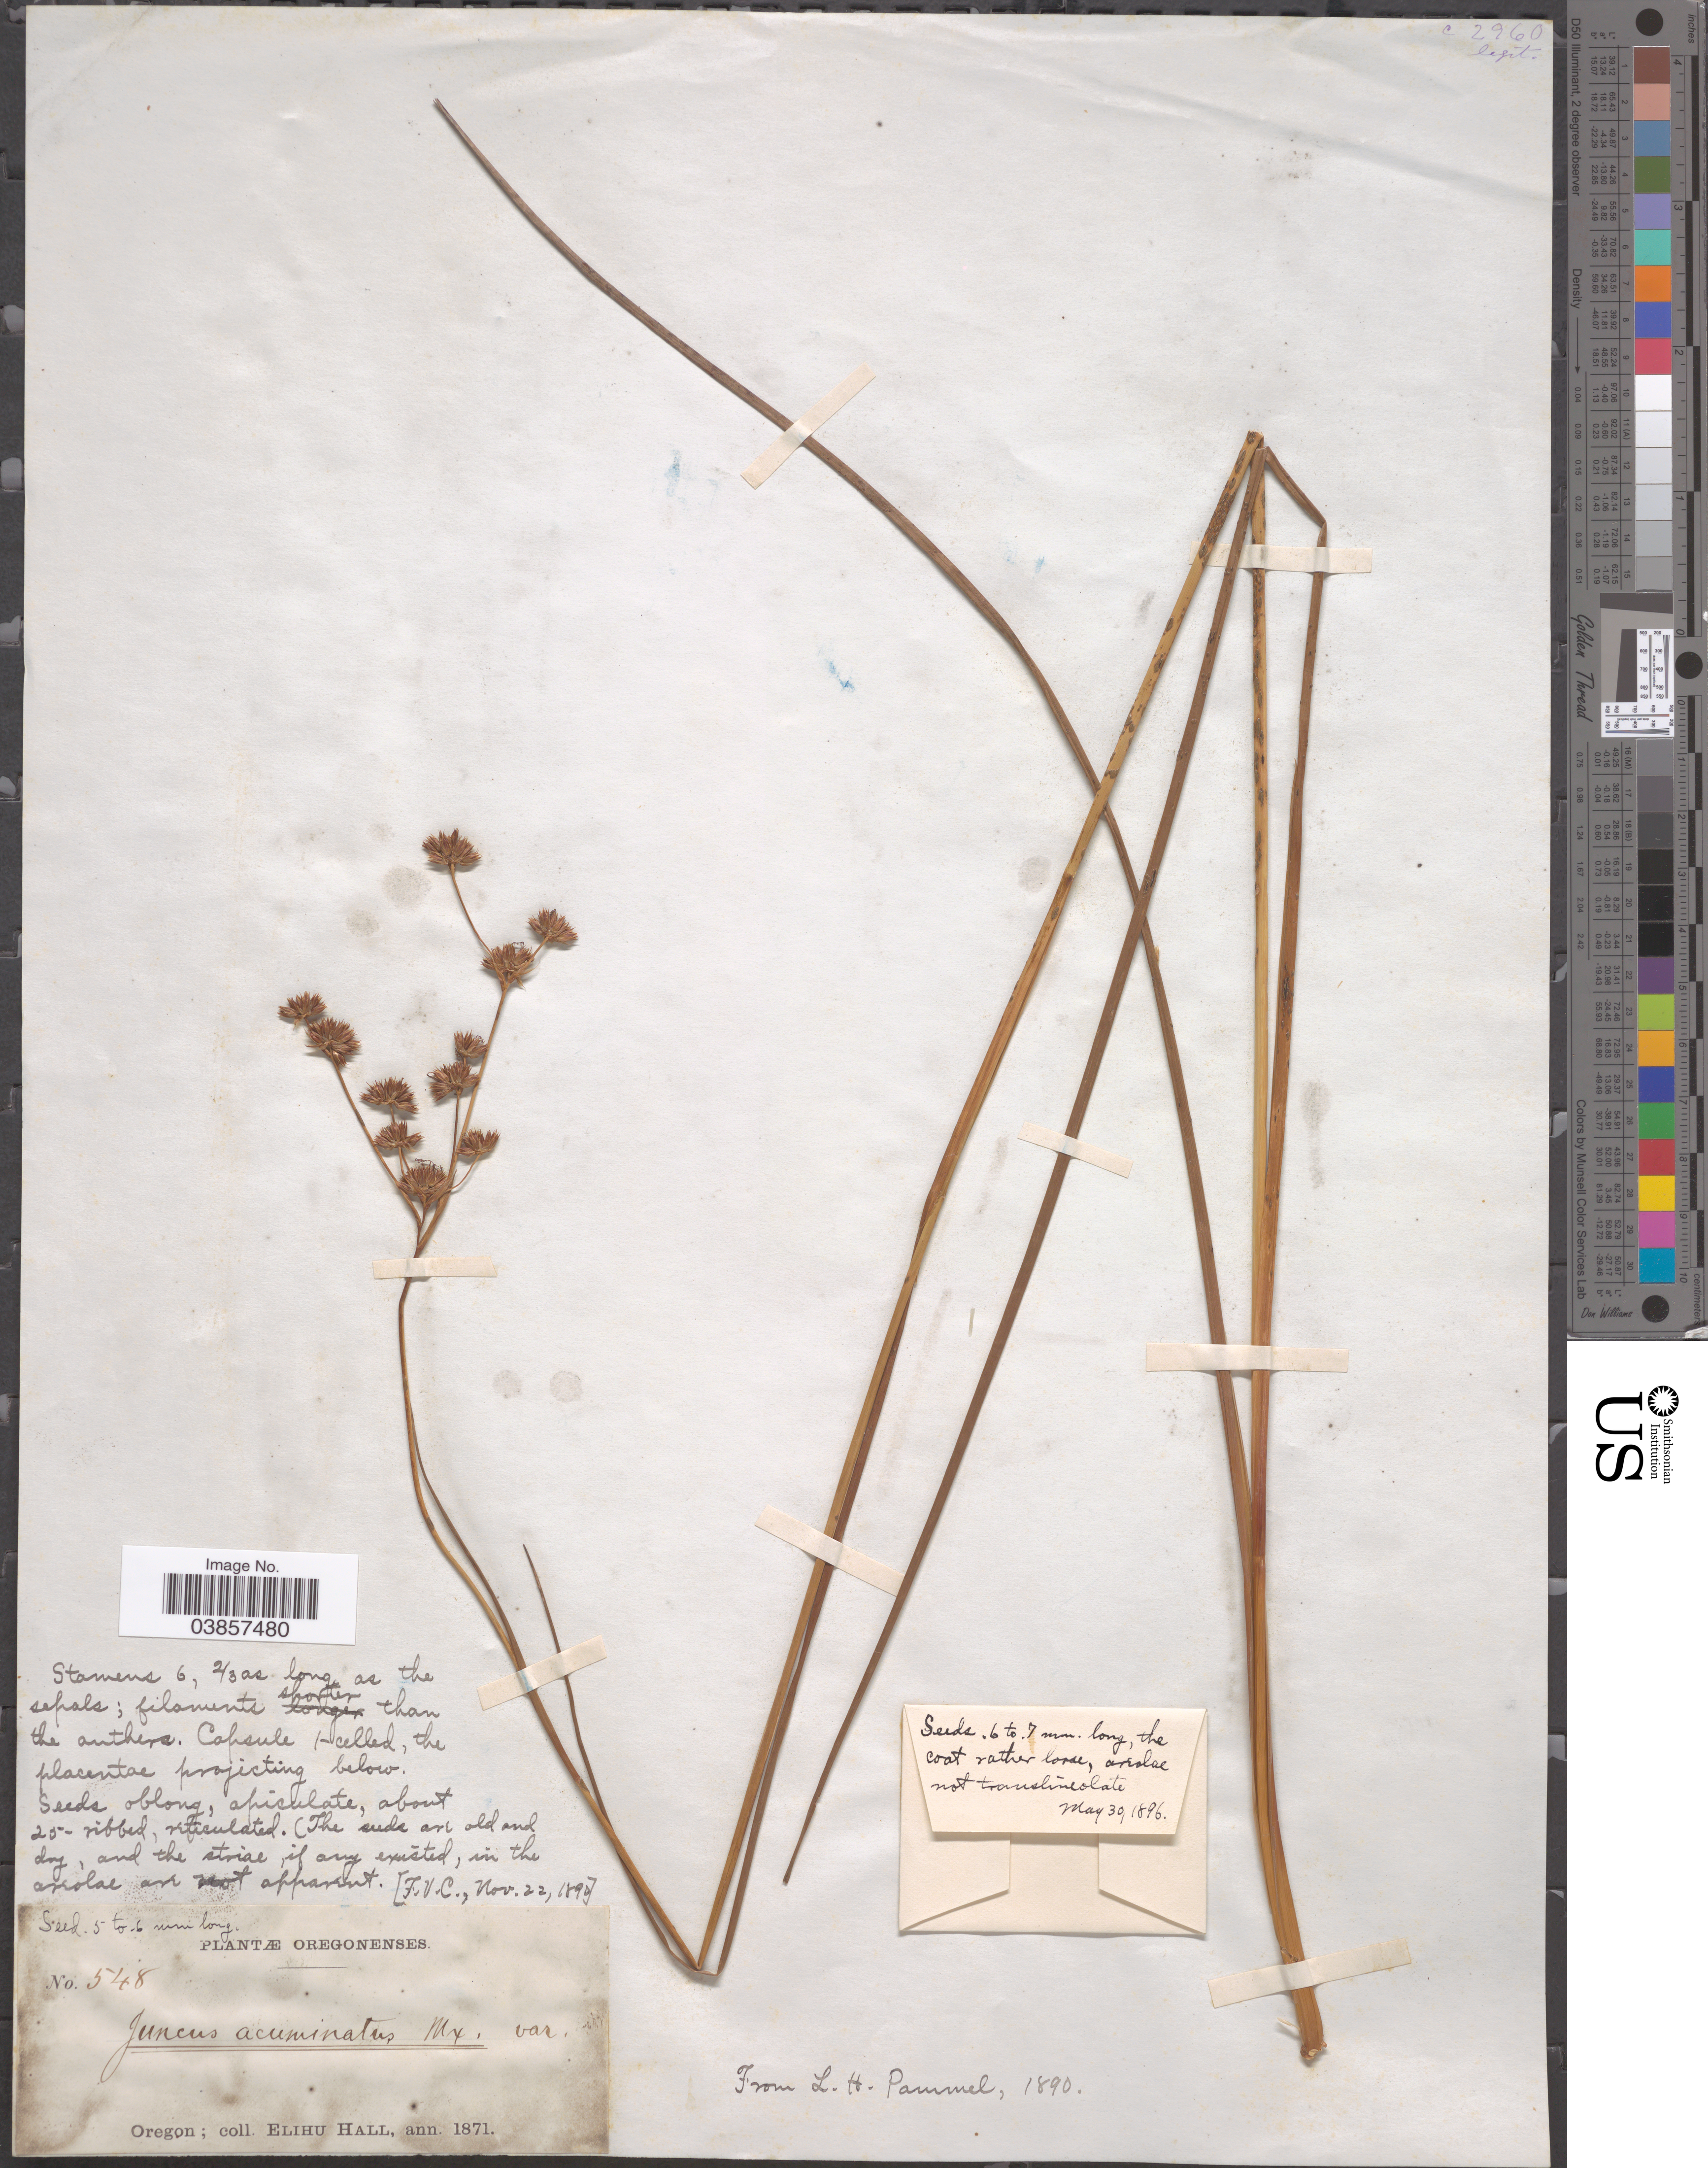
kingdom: Plantae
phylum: Tracheophyta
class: Liliopsida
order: Poales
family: Juncaceae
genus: Juncus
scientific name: Juncus suksdorfii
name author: Rydb.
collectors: E. Hall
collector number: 548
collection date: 1871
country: United States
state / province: Oregon